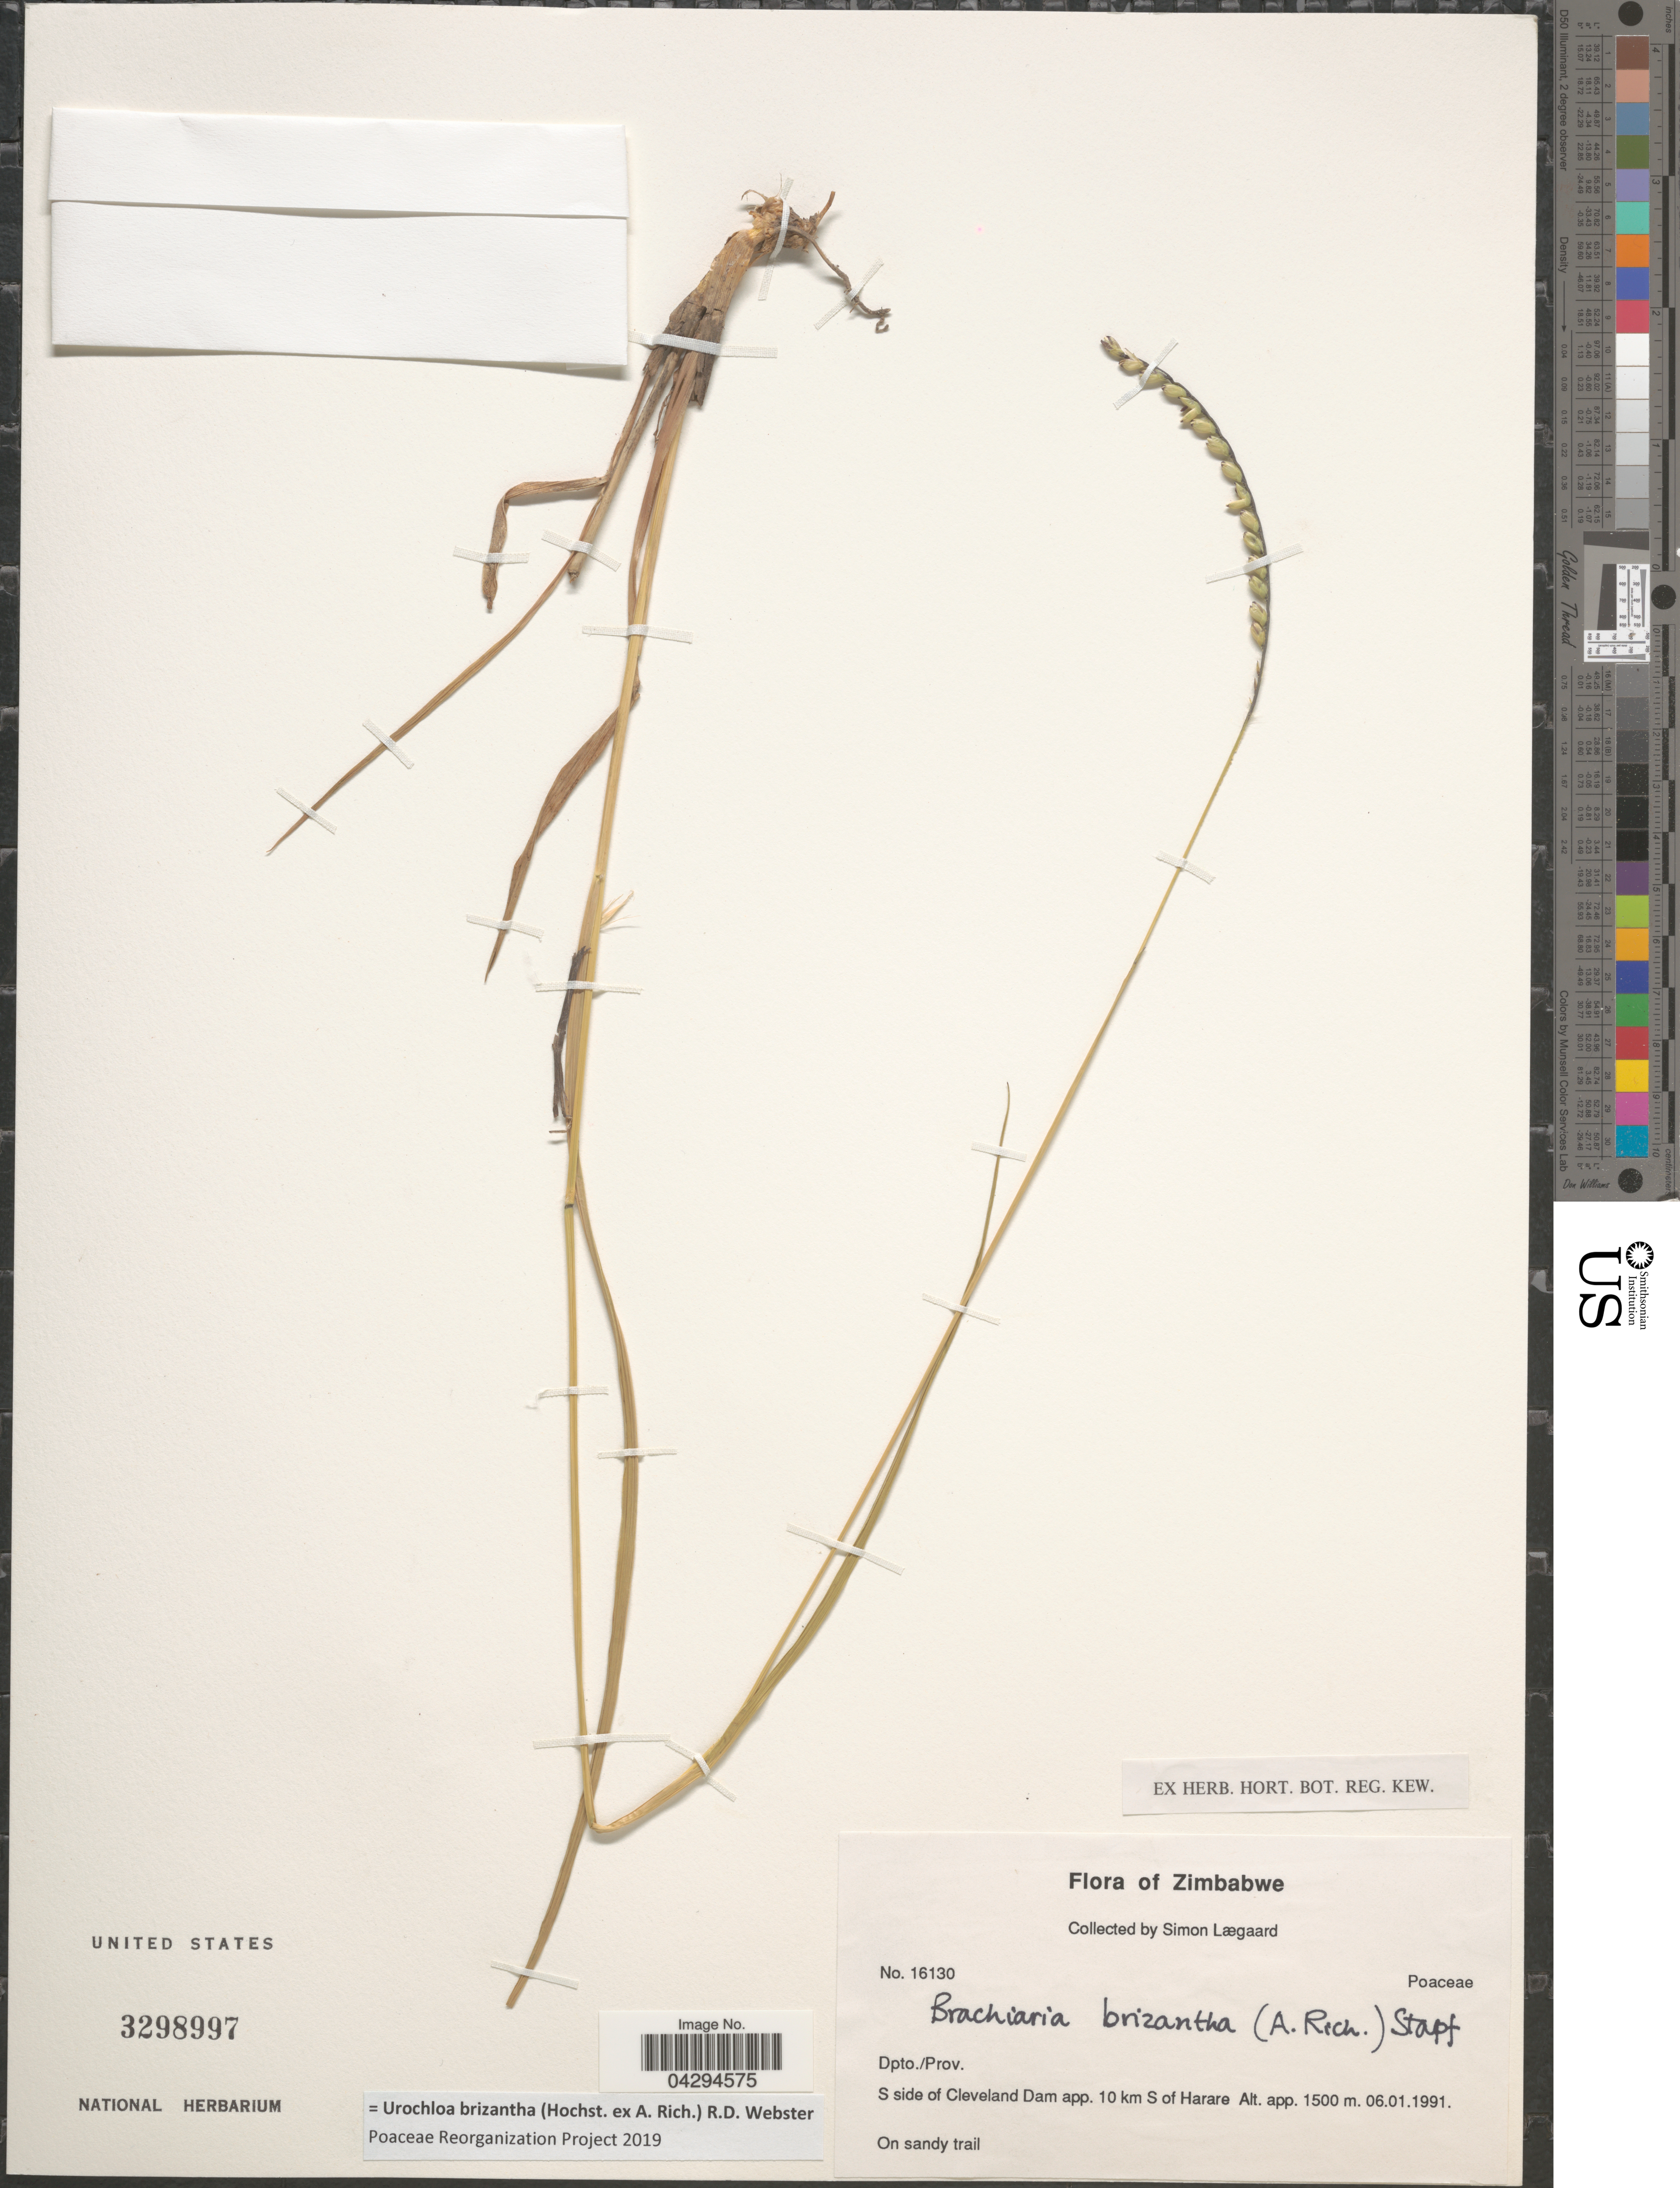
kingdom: Plantae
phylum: Tracheophyta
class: Liliopsida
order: Poales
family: Poaceae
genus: Urochloa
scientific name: Urochloa brizantha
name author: (Hochst. ex A. Rich.) R.D. Webster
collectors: S. Lægaard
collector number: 16130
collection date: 1991-01-06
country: Zimbabwe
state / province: Harare (city)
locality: Dpto./Prov. S side of Cleveland Dam app. 10 km S of Harare.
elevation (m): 1500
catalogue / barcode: US 3298997